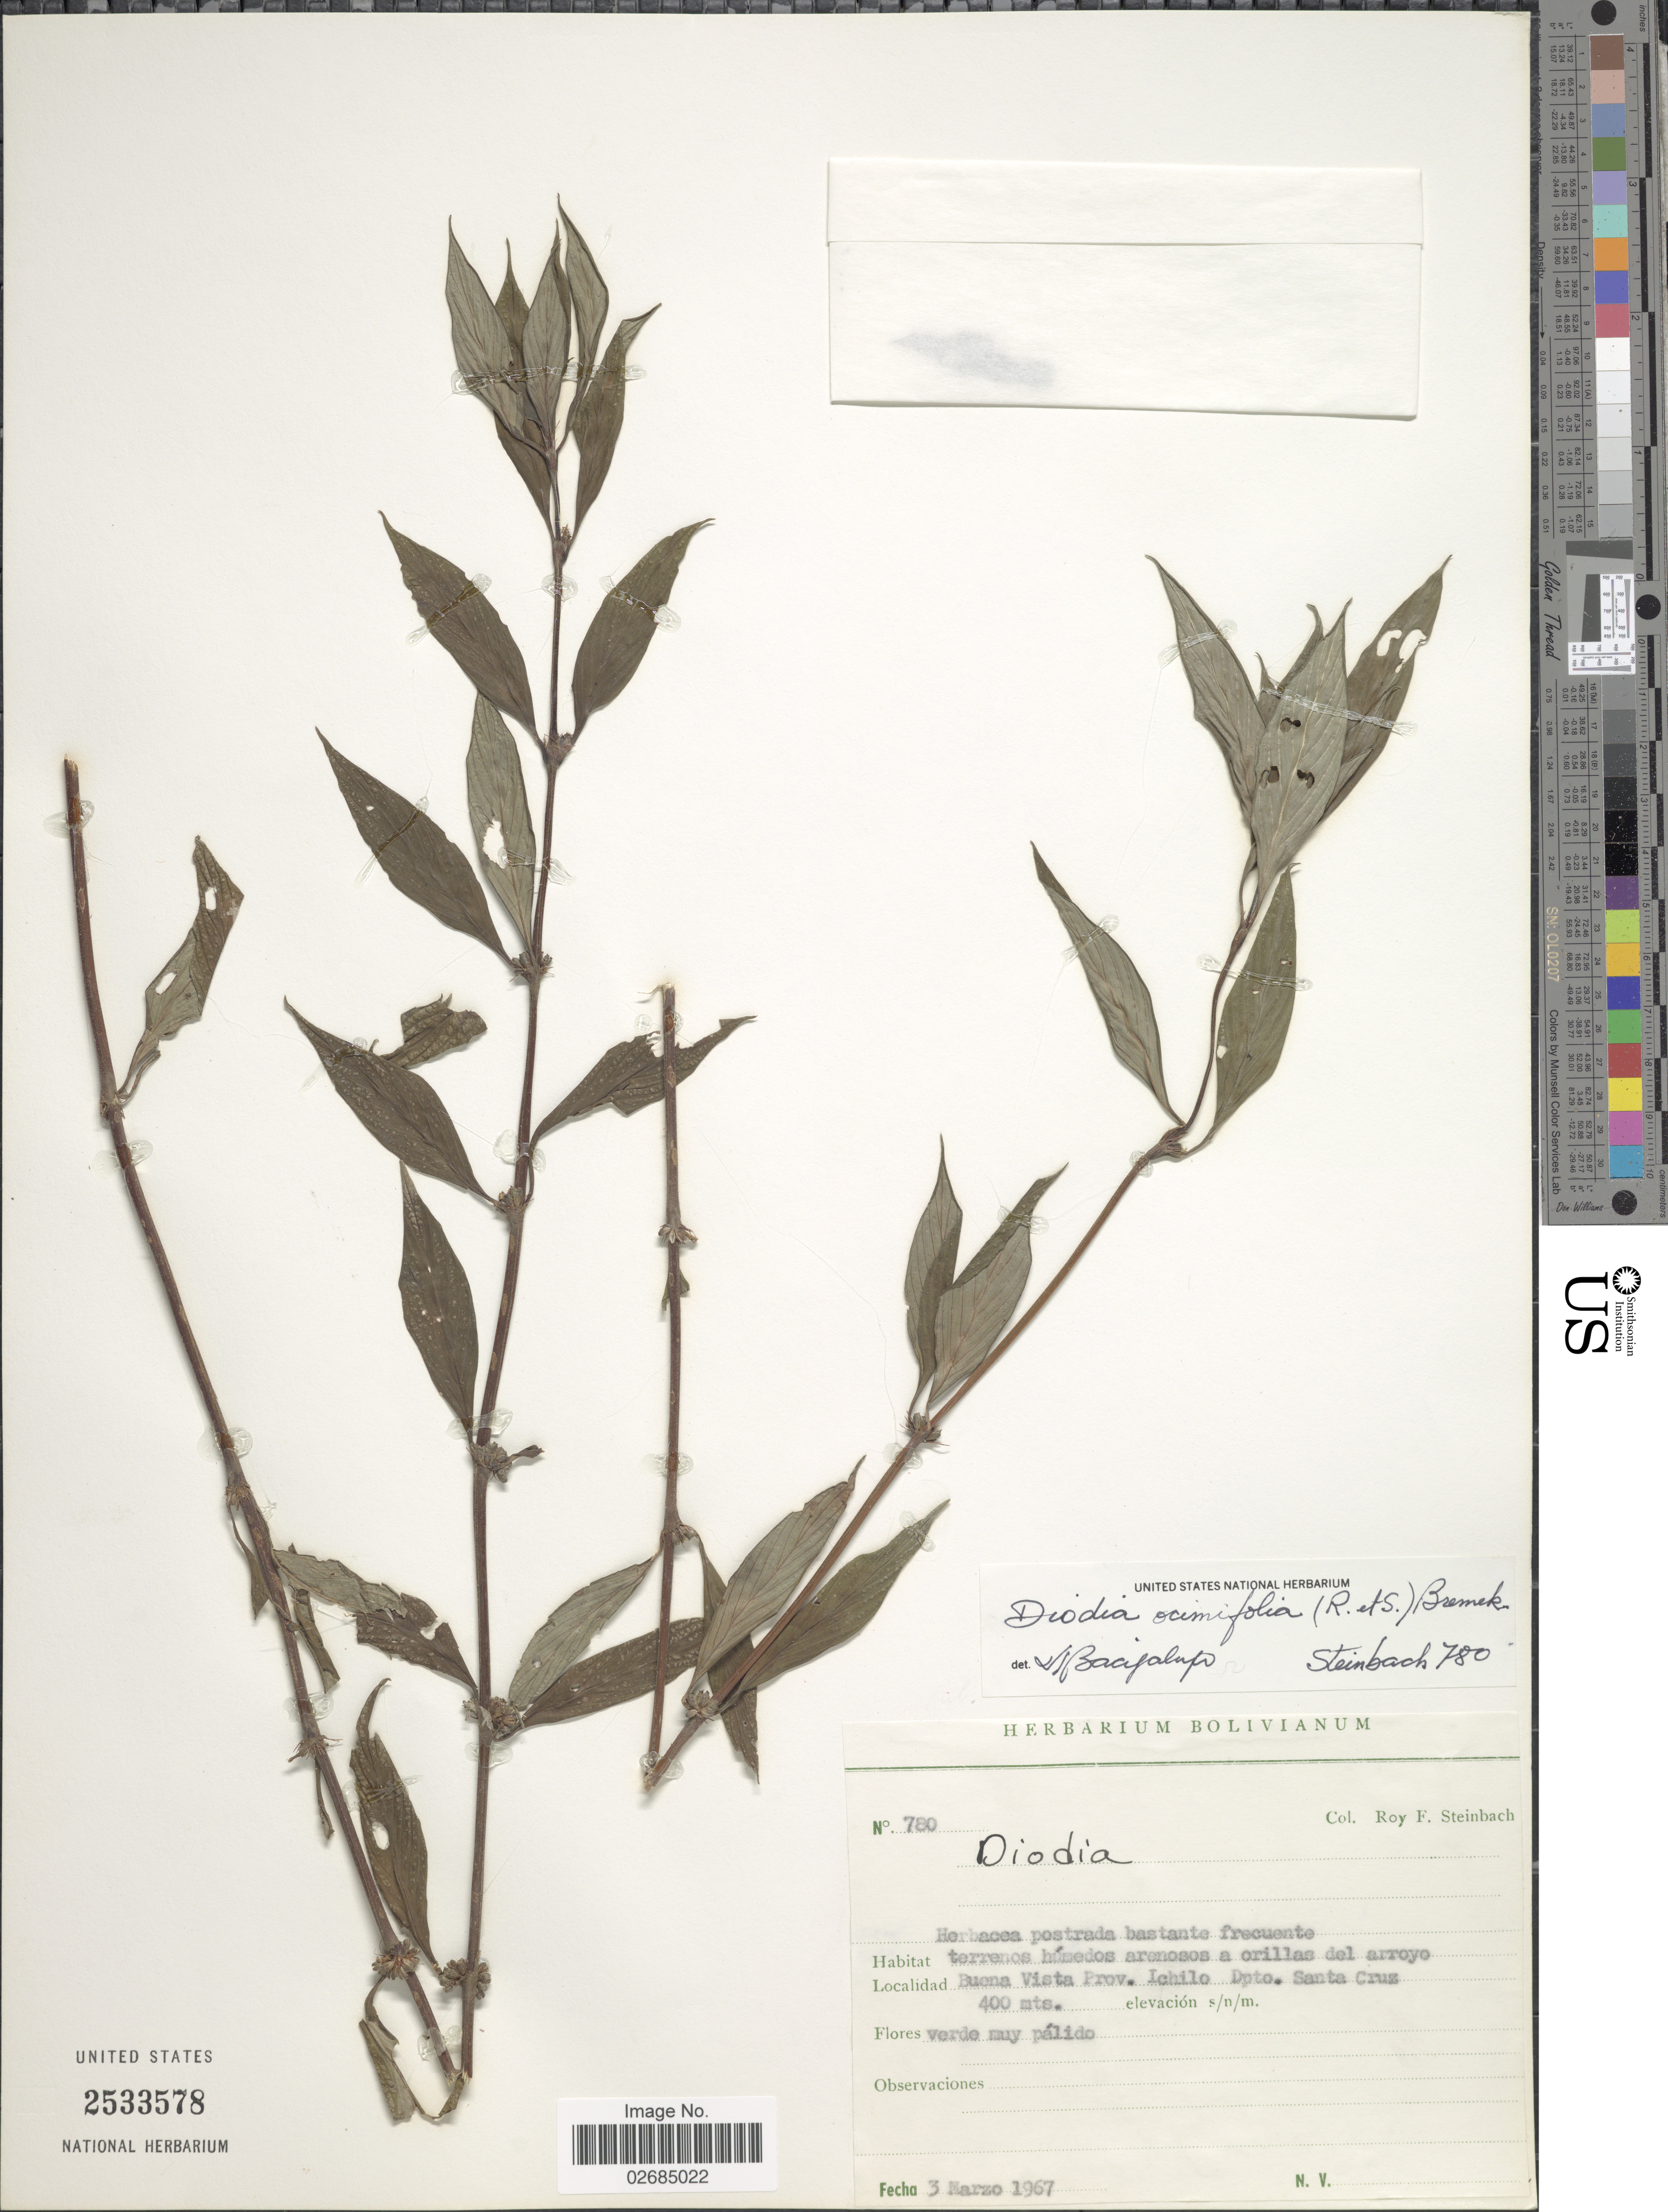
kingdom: Plantae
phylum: Tracheophyta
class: Magnoliopsida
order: Gentianales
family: Rubiaceae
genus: Diodia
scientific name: Diodia ocimifolia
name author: (Willd. ex Roem. & Schult.) Bremek.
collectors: R. F. Steinbach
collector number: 780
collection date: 1967-03-03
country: Bolivia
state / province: Santa Cruz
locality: Buena Vista Prov. Ichilo Dpto. Santa Cruz.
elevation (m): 400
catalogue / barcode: US 2533578